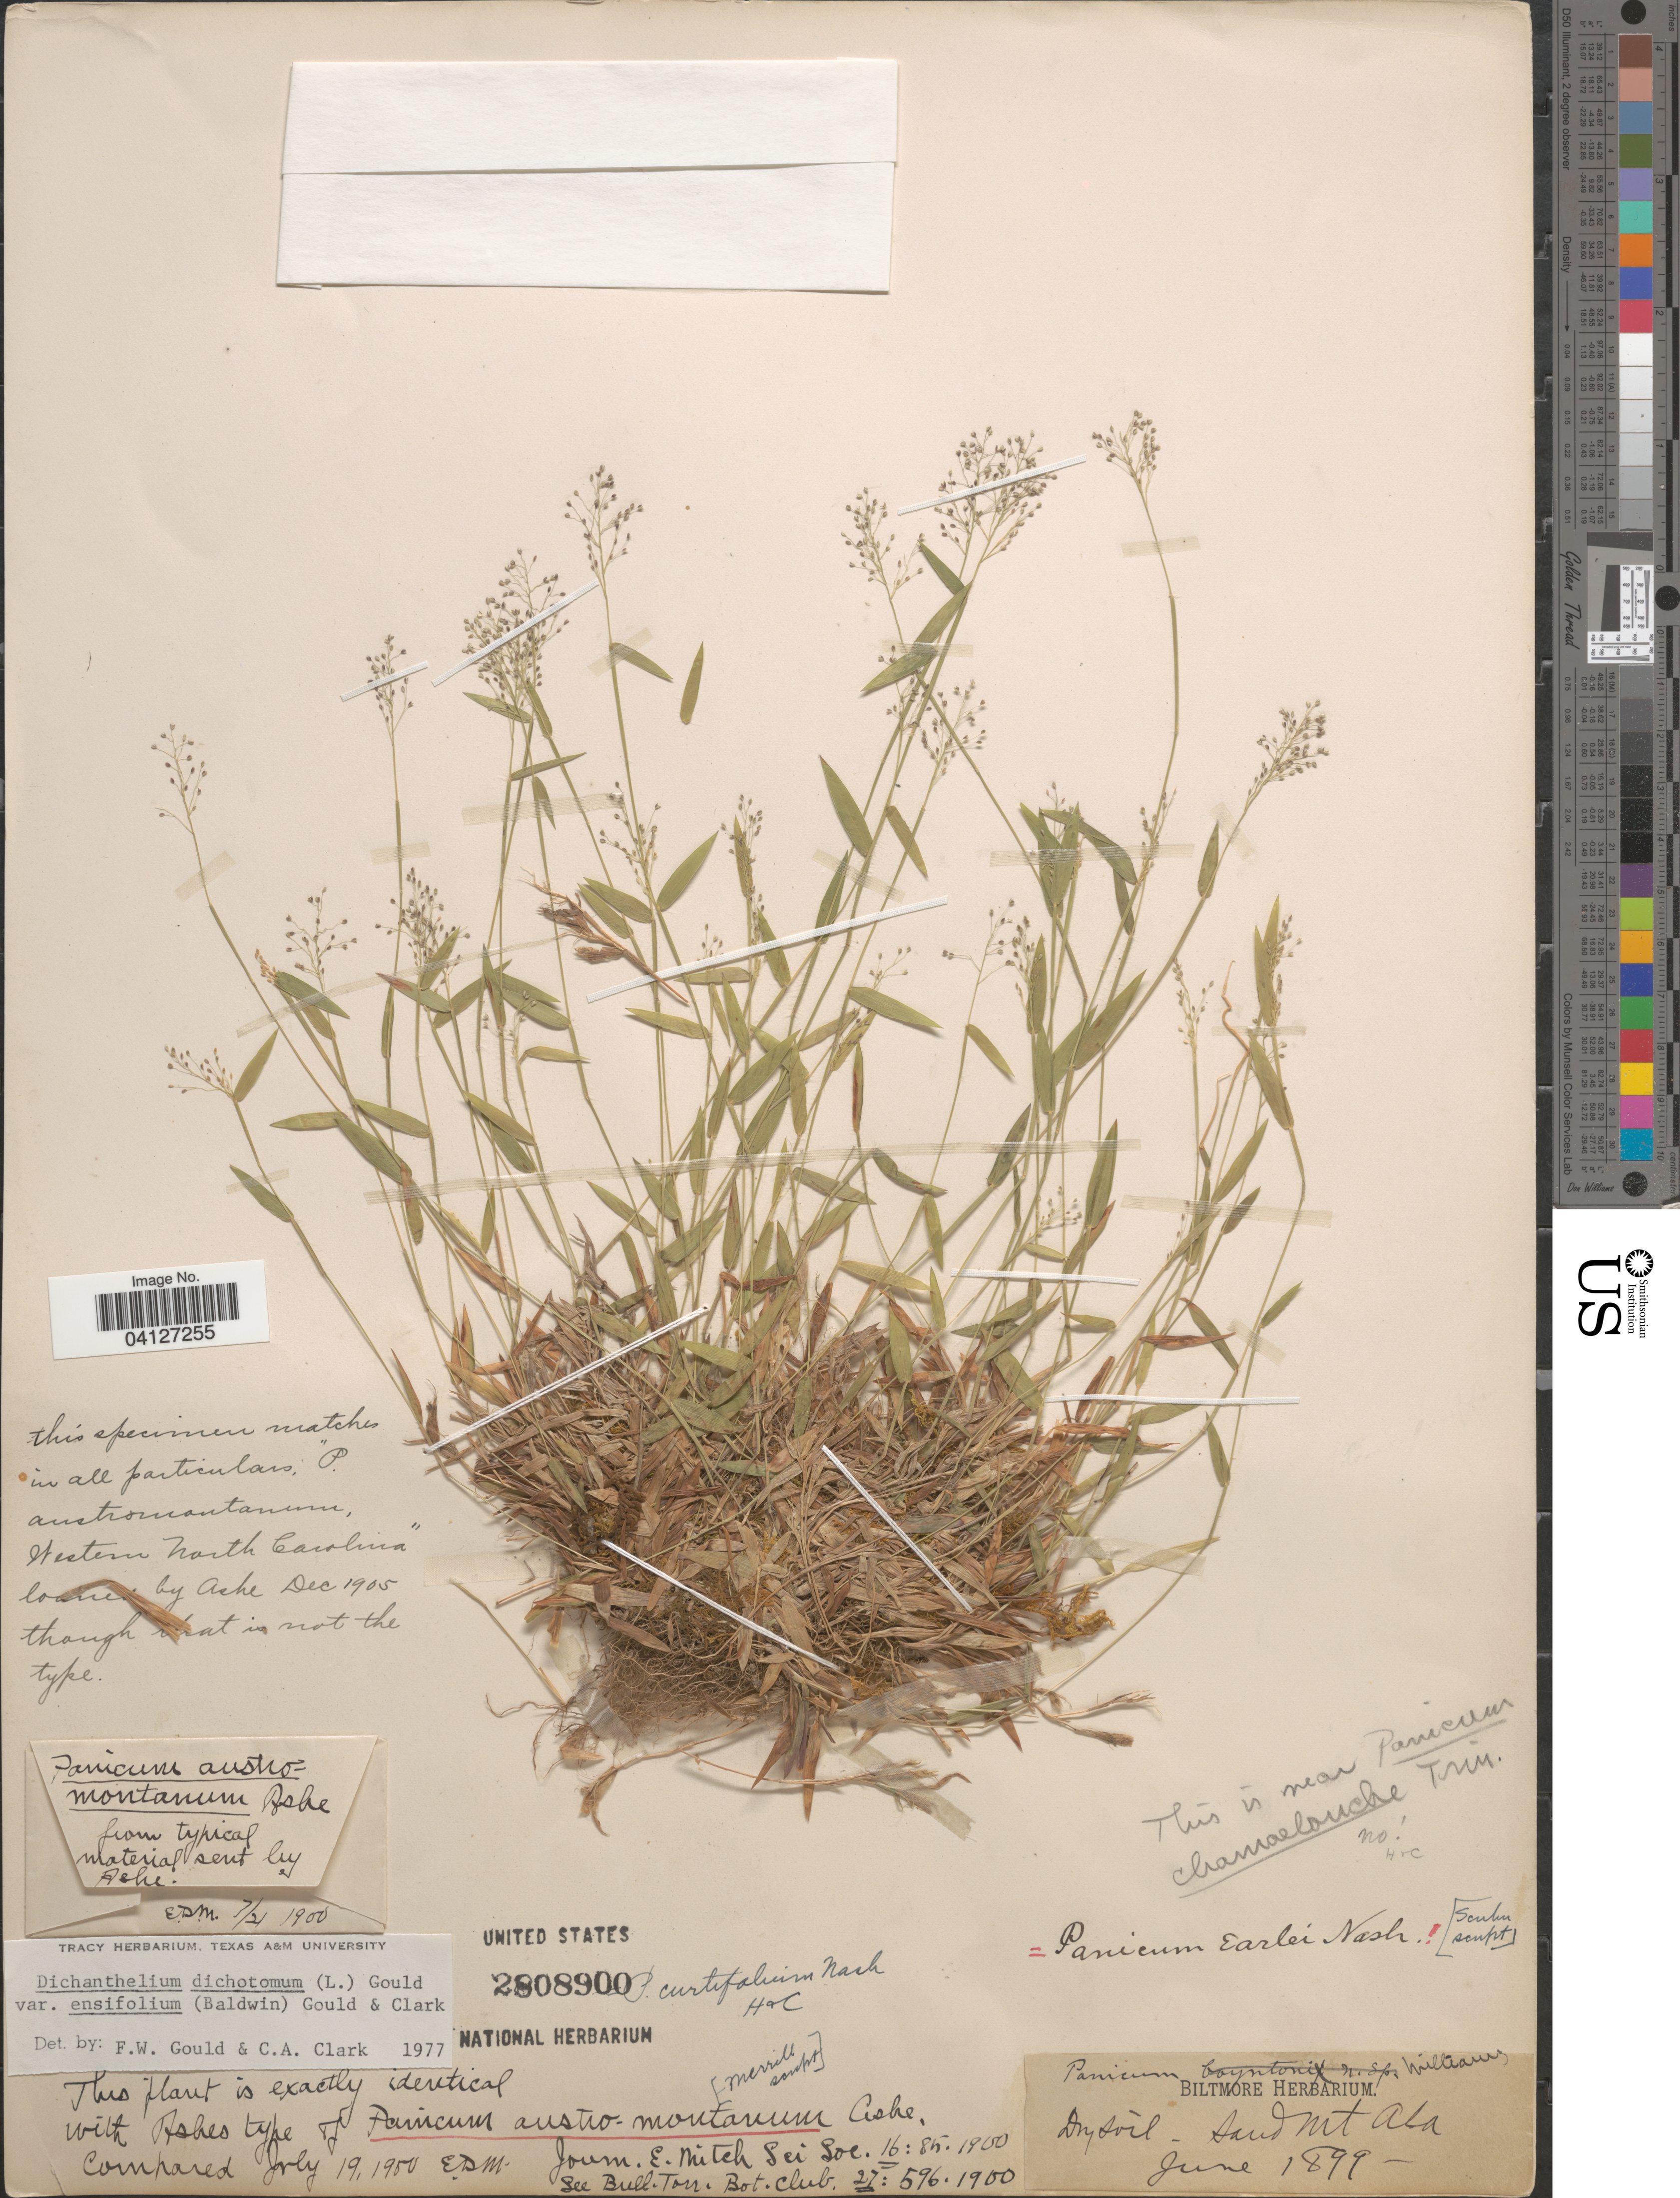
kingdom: Plantae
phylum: Tracheophyta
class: Liliopsida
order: Poales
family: Poaceae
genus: Dichanthelium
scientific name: Dichanthelium dichotomum var. ensifolium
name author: (Baldwin ex Elliot) Gould & C.A. Clark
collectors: ex herb. Biltmore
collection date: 1899-06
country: United States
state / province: Alabama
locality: Sand Mt.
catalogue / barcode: US 2808900